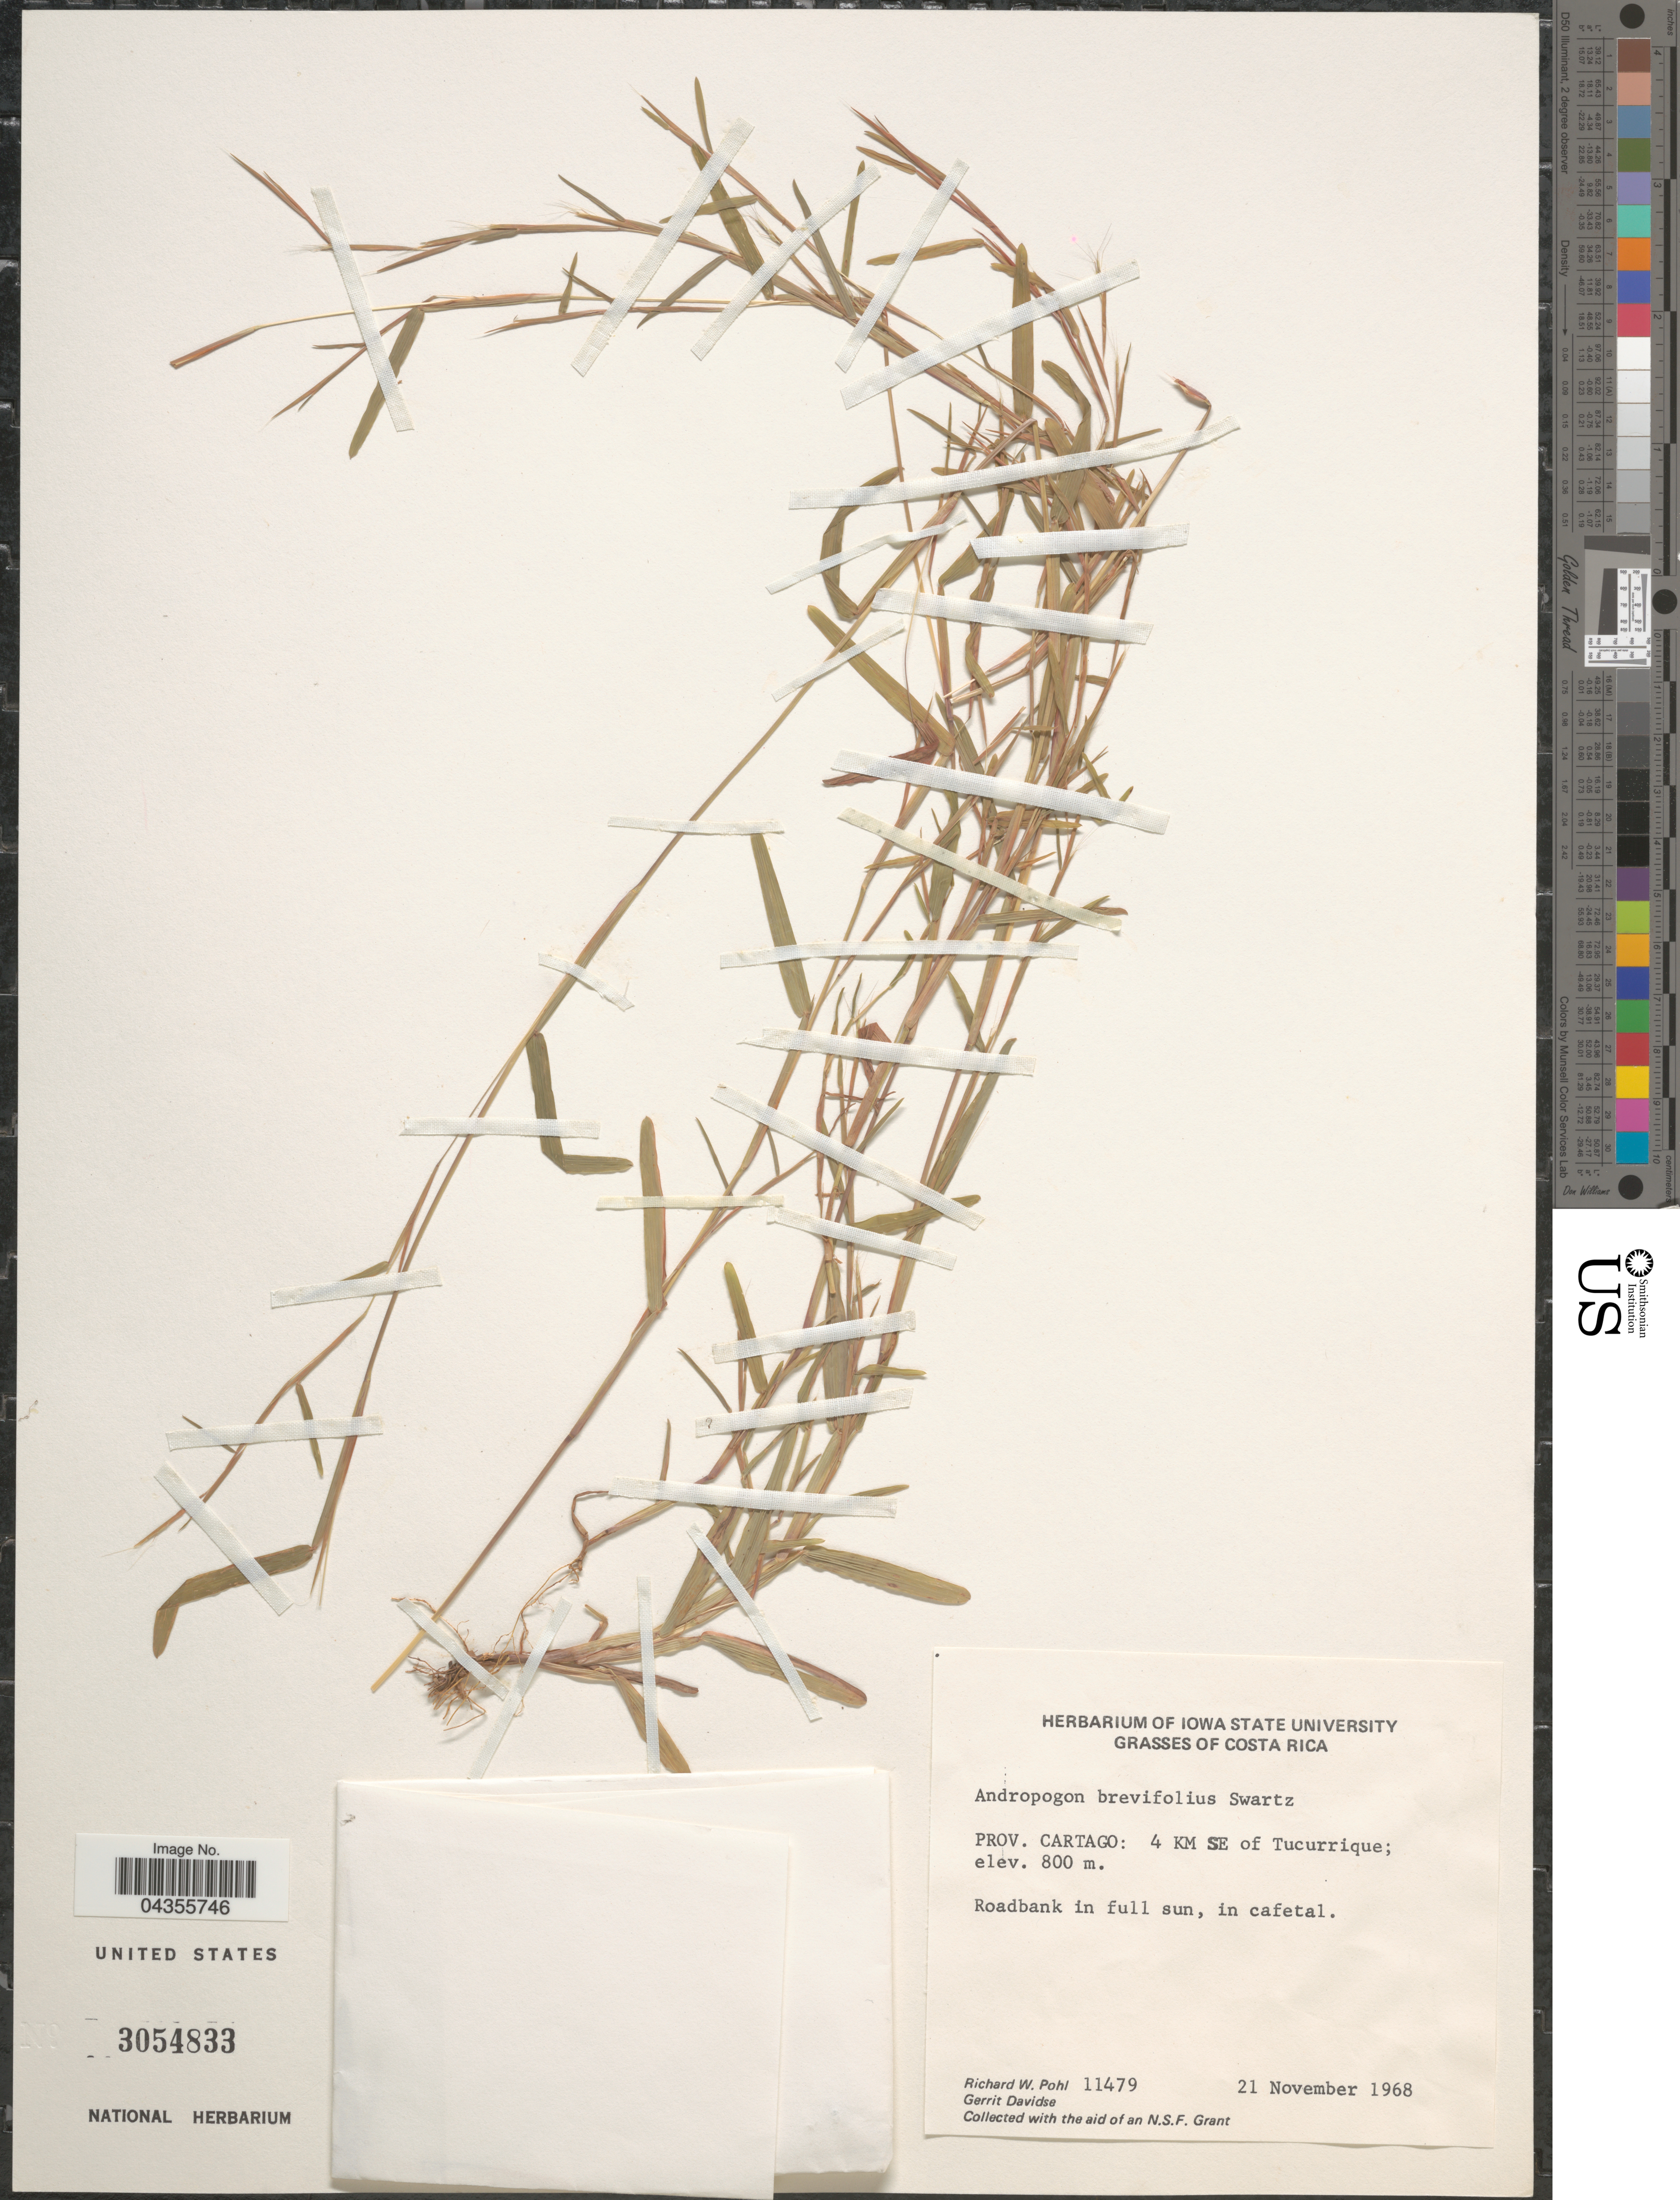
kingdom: Plantae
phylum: Tracheophyta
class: Liliopsida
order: Poales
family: Poaceae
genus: Schizachyrium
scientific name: Schizachyrium brevifolium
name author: (Sw.) Nees ex Büse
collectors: R. W. Pohl & G. Davidse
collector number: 11479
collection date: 1968-11-21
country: Costa Rica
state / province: Cartago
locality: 4 KM SE of Tucurrique.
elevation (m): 800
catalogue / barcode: US 3054833